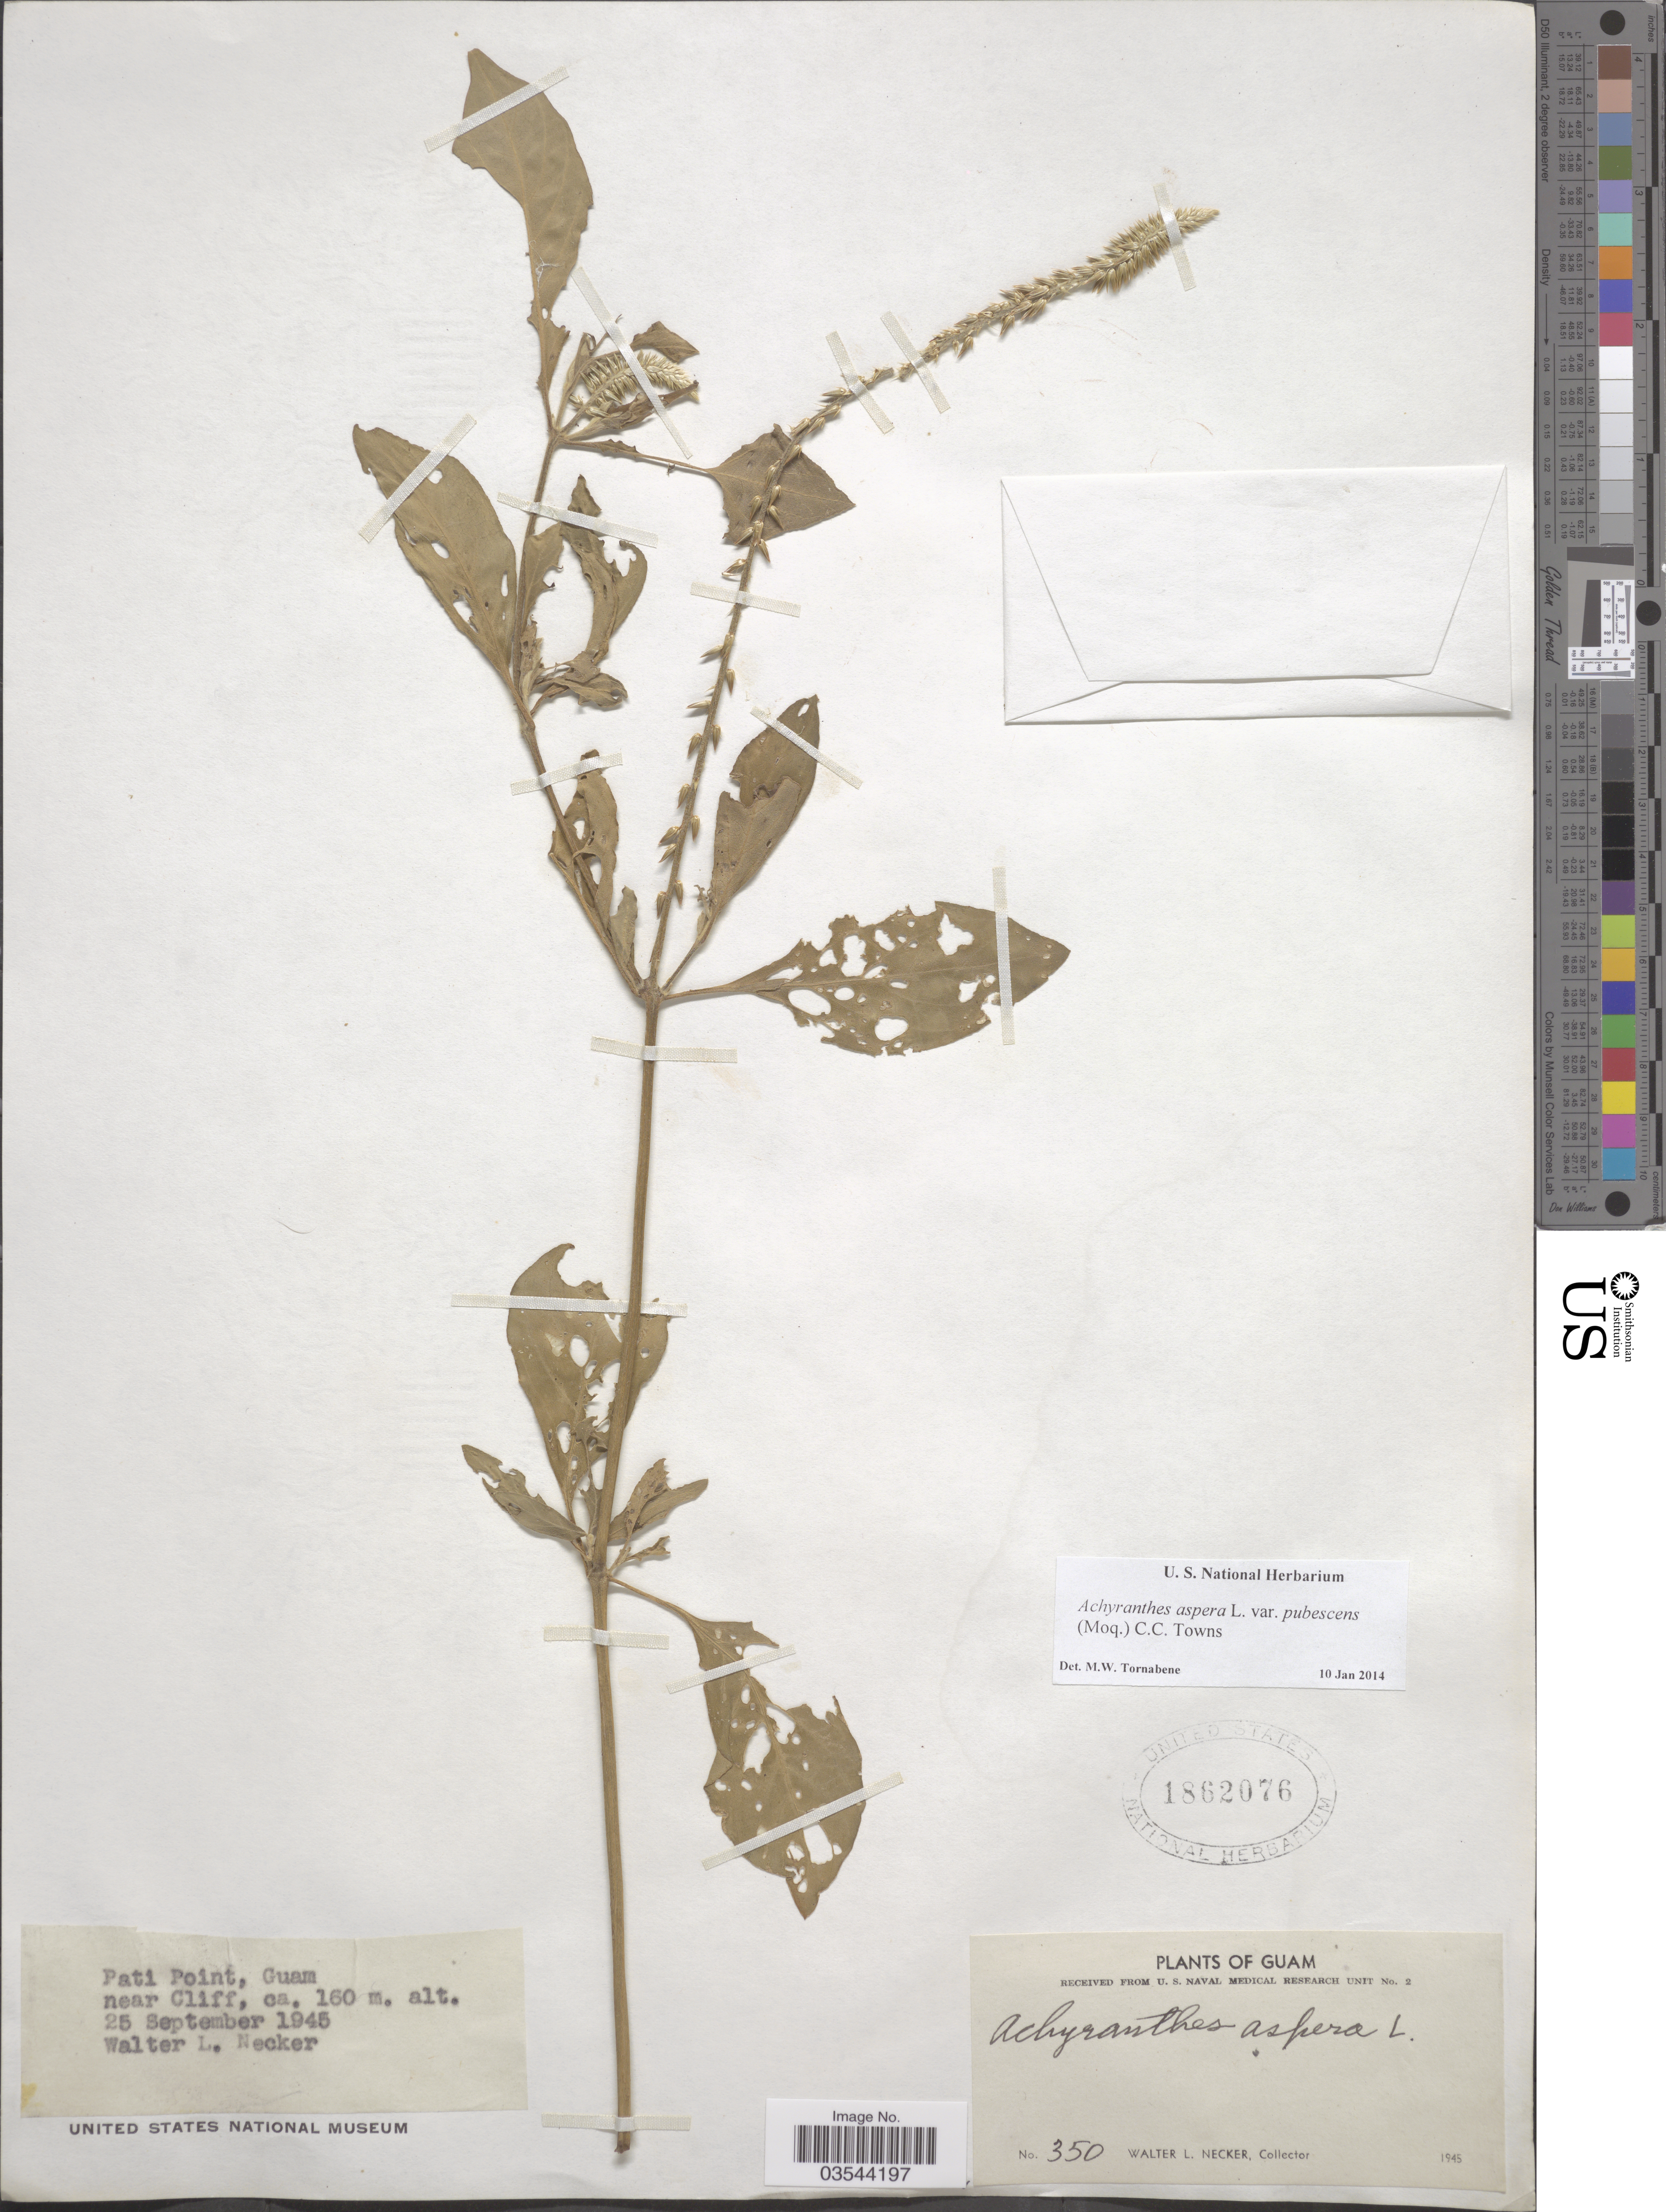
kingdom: Plantae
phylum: Tracheophyta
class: Magnoliopsida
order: Caryophyllales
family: Amaranthaceae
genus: Achyranthes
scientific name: Achyranthes aspera var. pubescens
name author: (Moq.) M. Gómez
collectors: W. L. Necker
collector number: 350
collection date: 1945-09-25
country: Guam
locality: Pati Point, near Cliff.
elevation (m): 160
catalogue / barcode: US 1862076